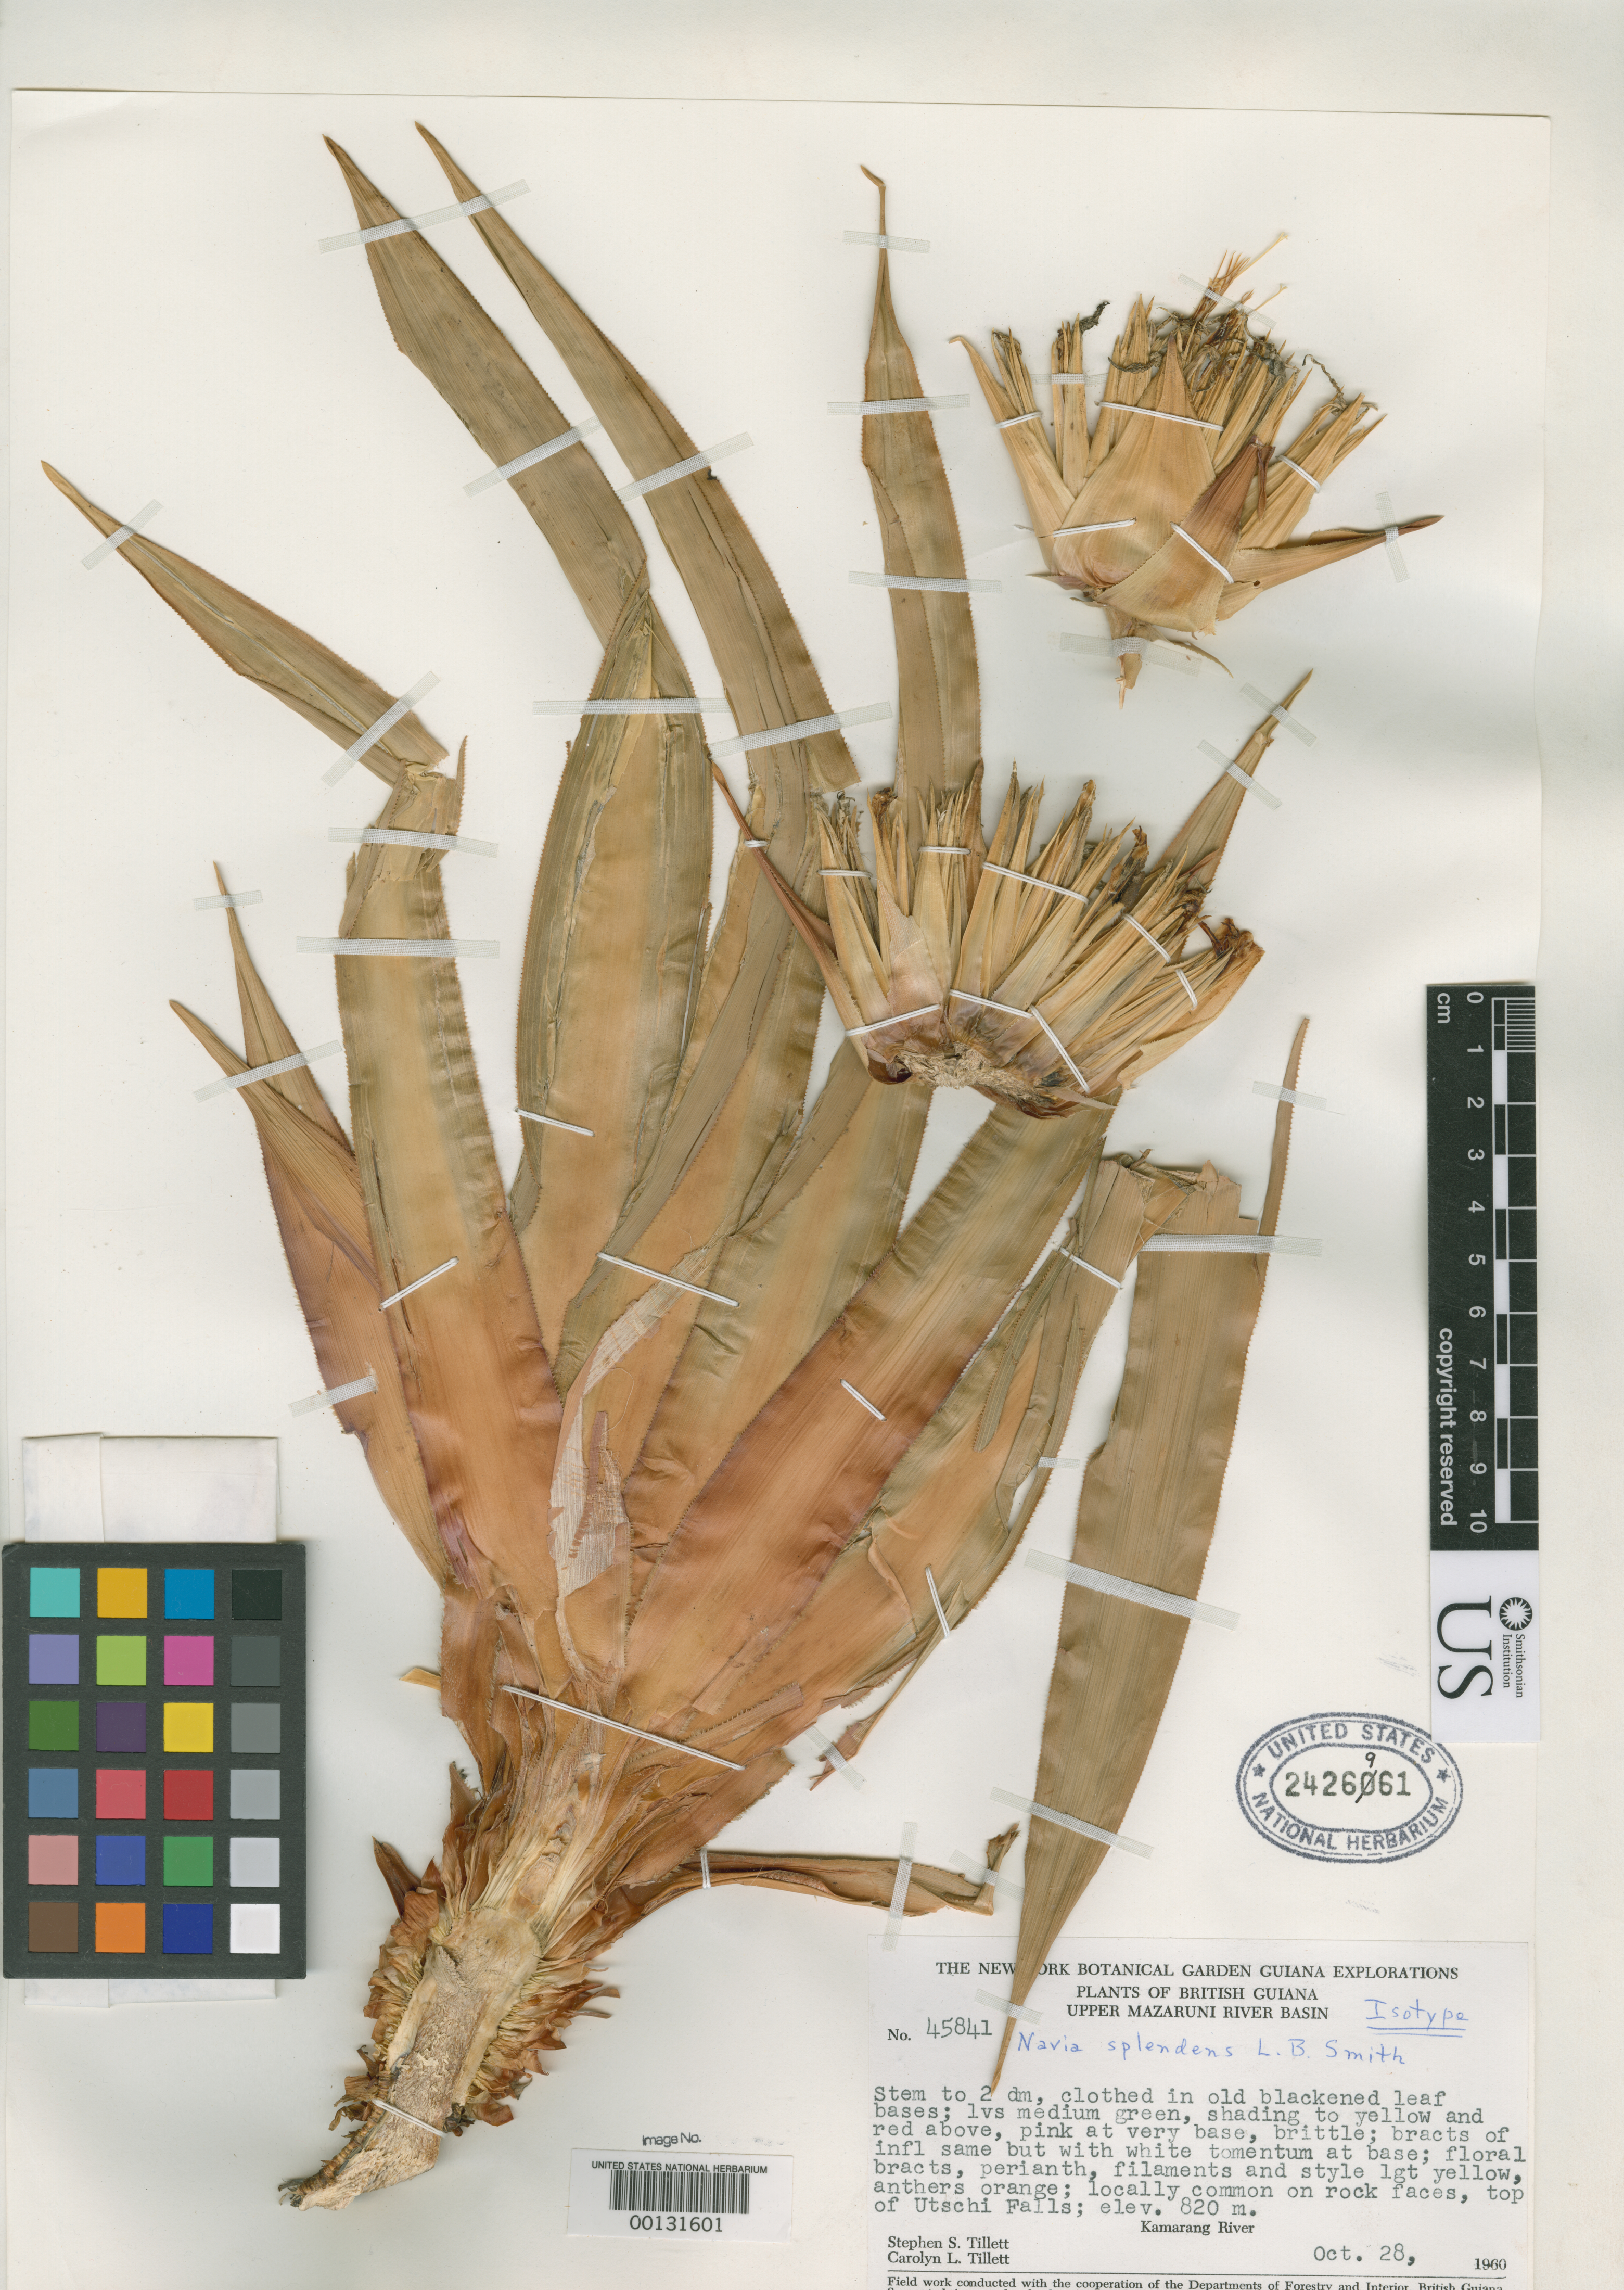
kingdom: Plantae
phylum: Tracheophyta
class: Liliopsida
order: Poales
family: Bromeliaceae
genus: Navia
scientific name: Navia splendens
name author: L.B. Sm.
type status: Holotype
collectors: S. S. Tillett & C. L. Tillett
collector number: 45841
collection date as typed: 28 Oct 1960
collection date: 1960-10-28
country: Guyana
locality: Kamarang River, Utschi Falls.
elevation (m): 820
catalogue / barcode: US 2426961